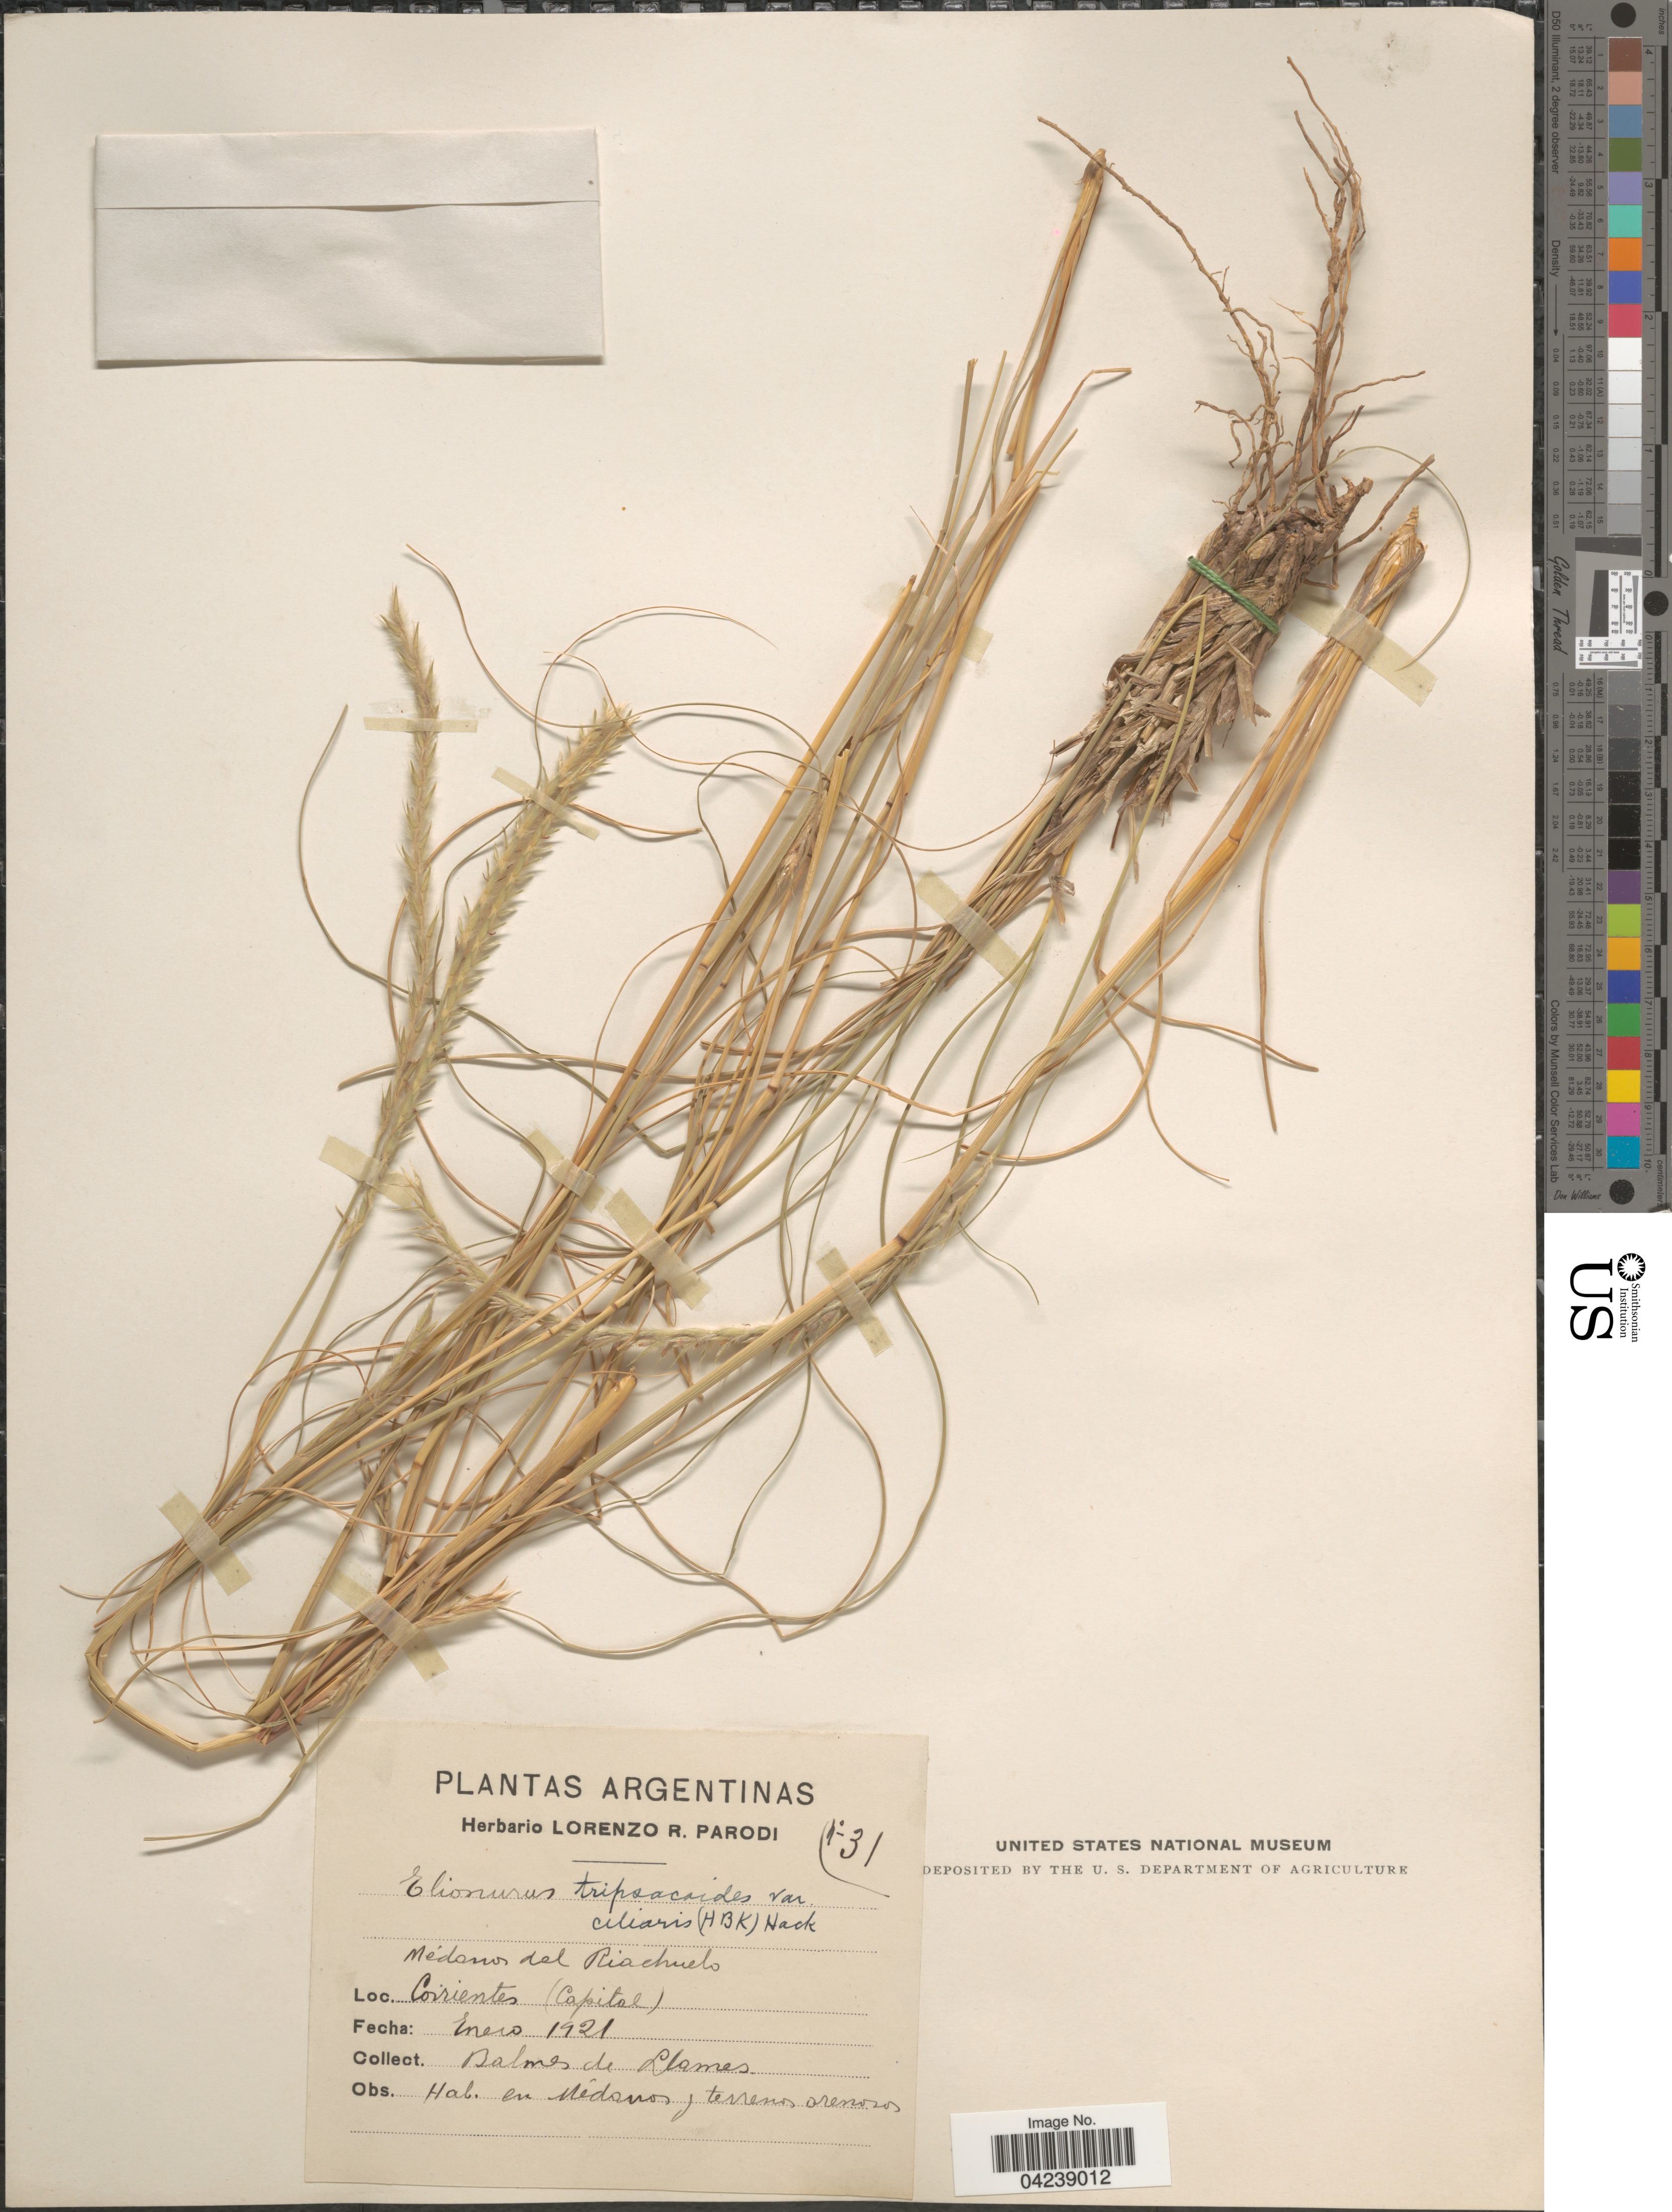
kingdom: Plantae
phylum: Tracheophyta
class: Liliopsida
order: Poales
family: Poaceae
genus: Elionurus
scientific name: Elionurus muticus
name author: (Spreng.) Kuntze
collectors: Balmas de Llames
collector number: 31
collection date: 1921-01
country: Argentina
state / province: Corrientes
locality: Corrientes (Capital).